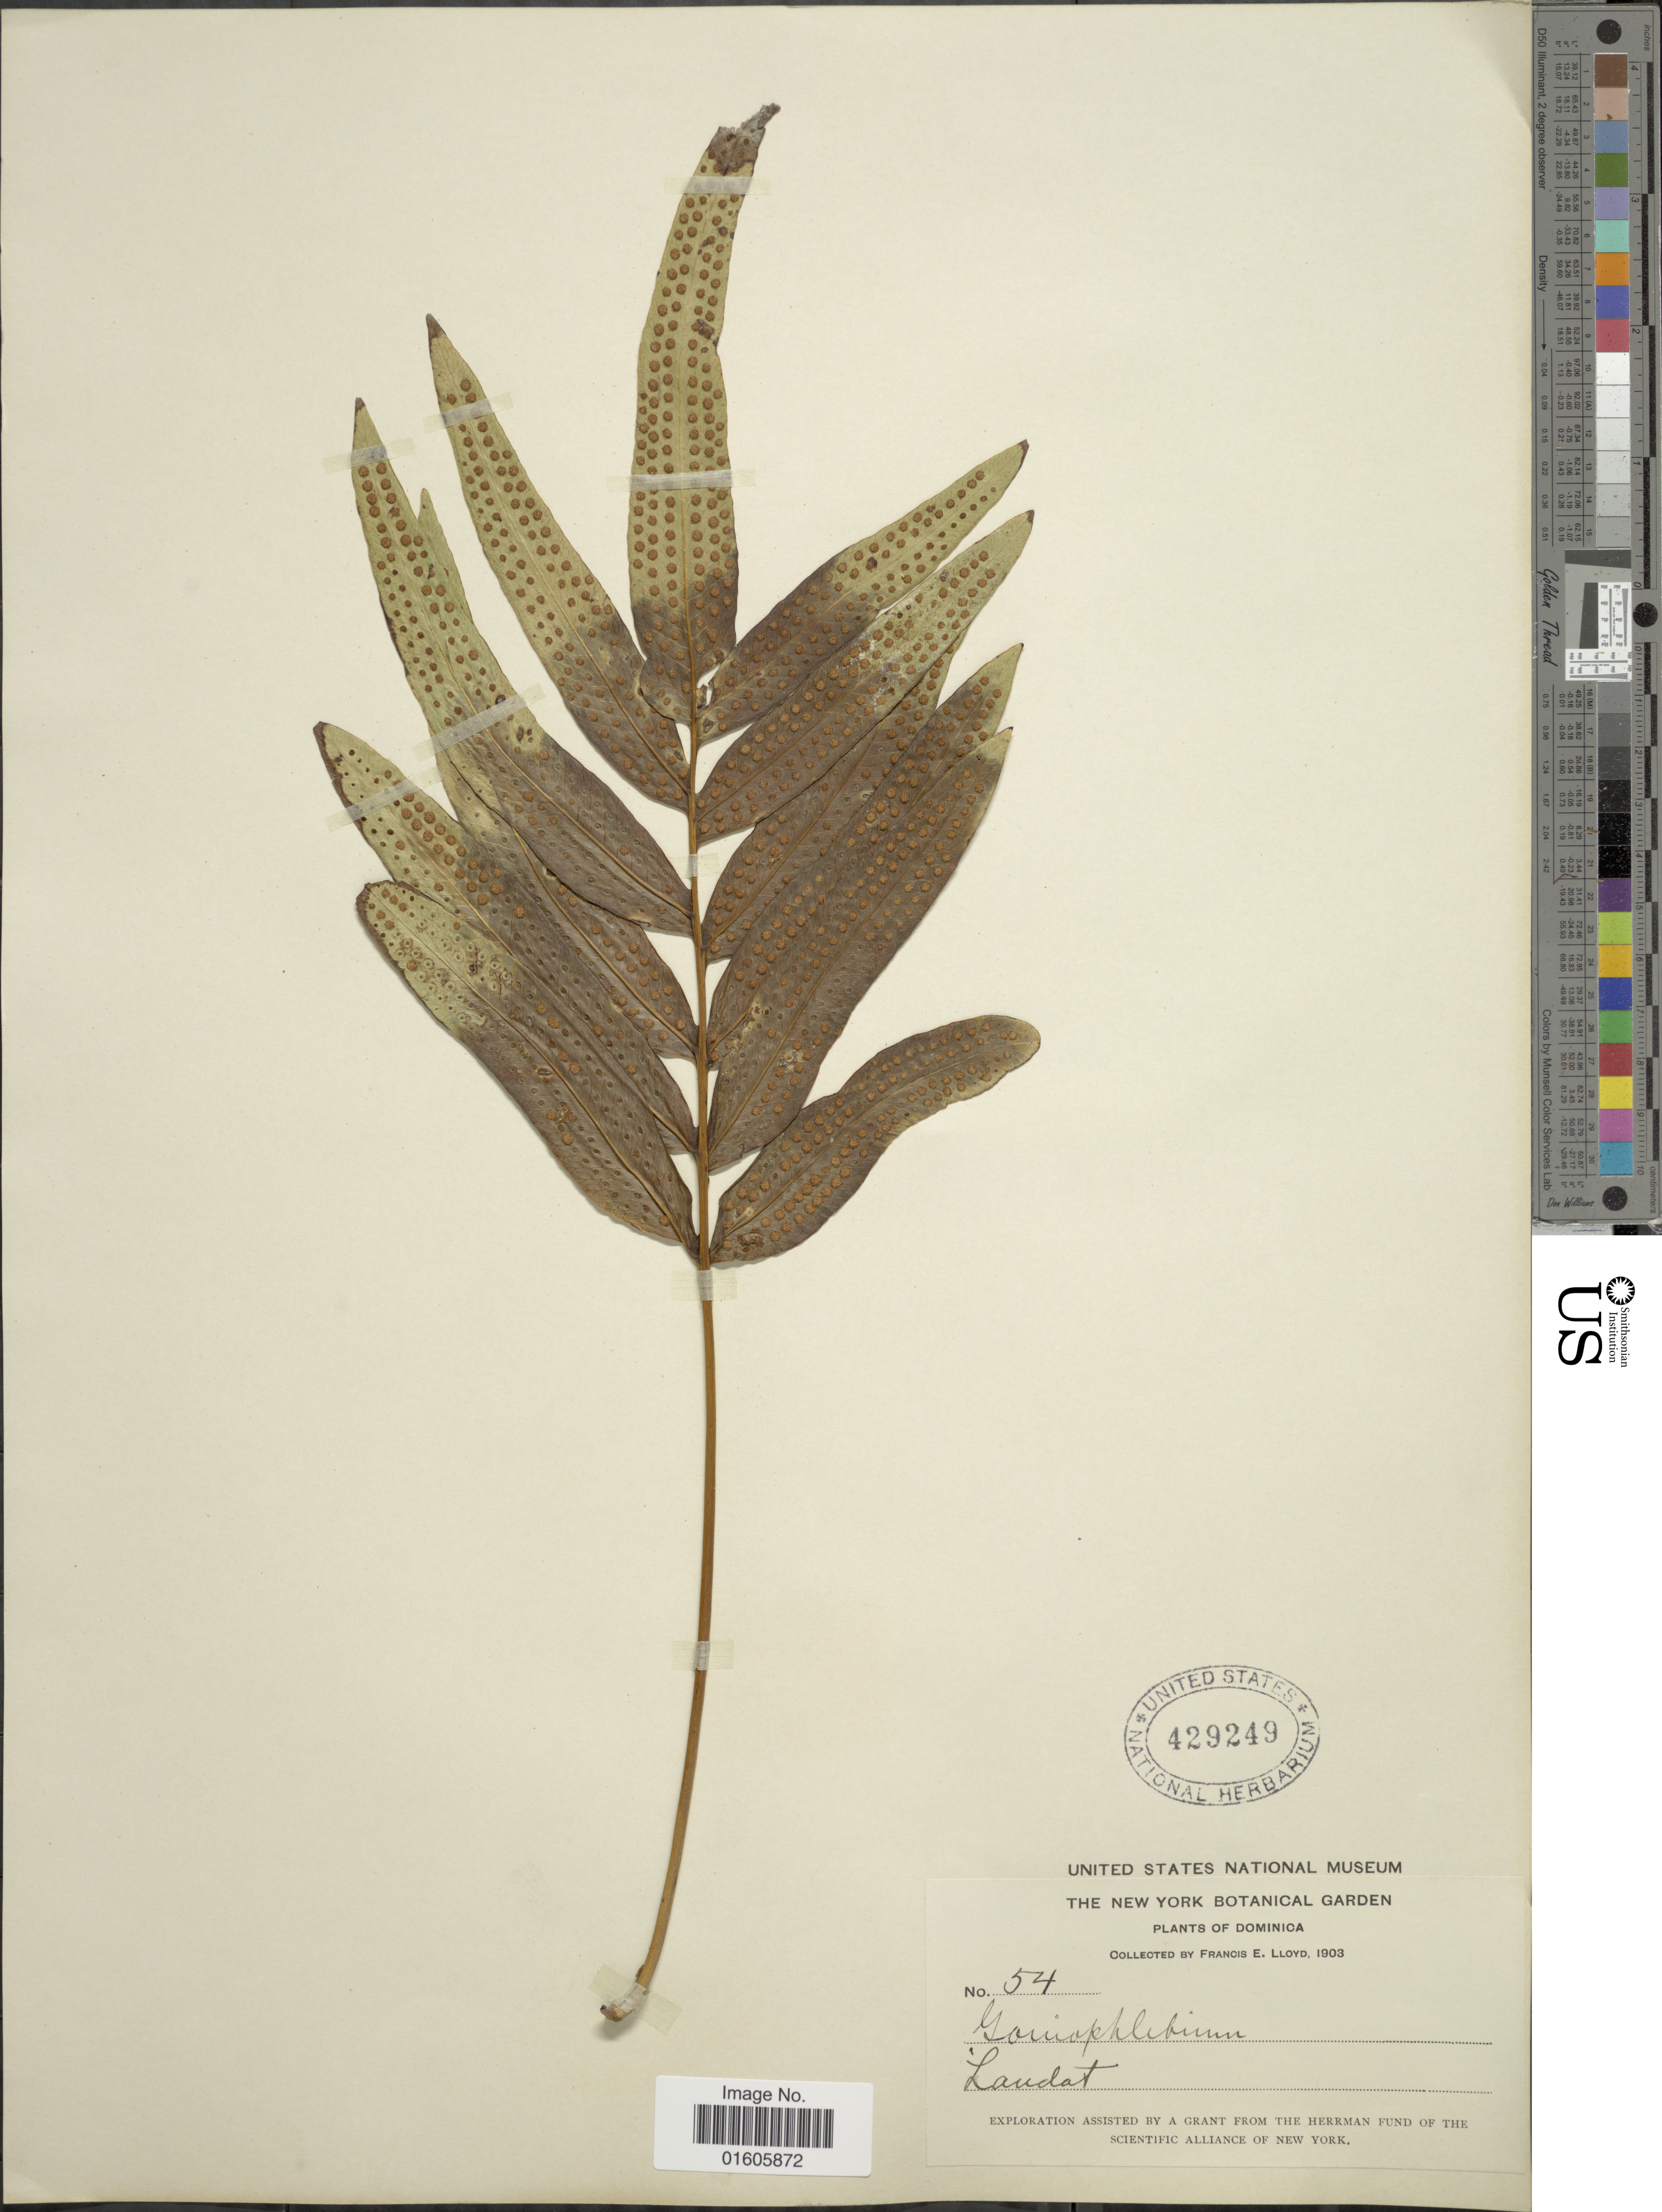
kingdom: Plantae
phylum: Tracheophyta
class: Polypodiopsida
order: Polypodiales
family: Polypodiaceae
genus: Serpocaulon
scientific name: Serpocaulon triseriale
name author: (Sw.) A.R. Sm.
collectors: Lloyd, C. E.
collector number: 54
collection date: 1903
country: Dominica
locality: Laudat.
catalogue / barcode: US 429249